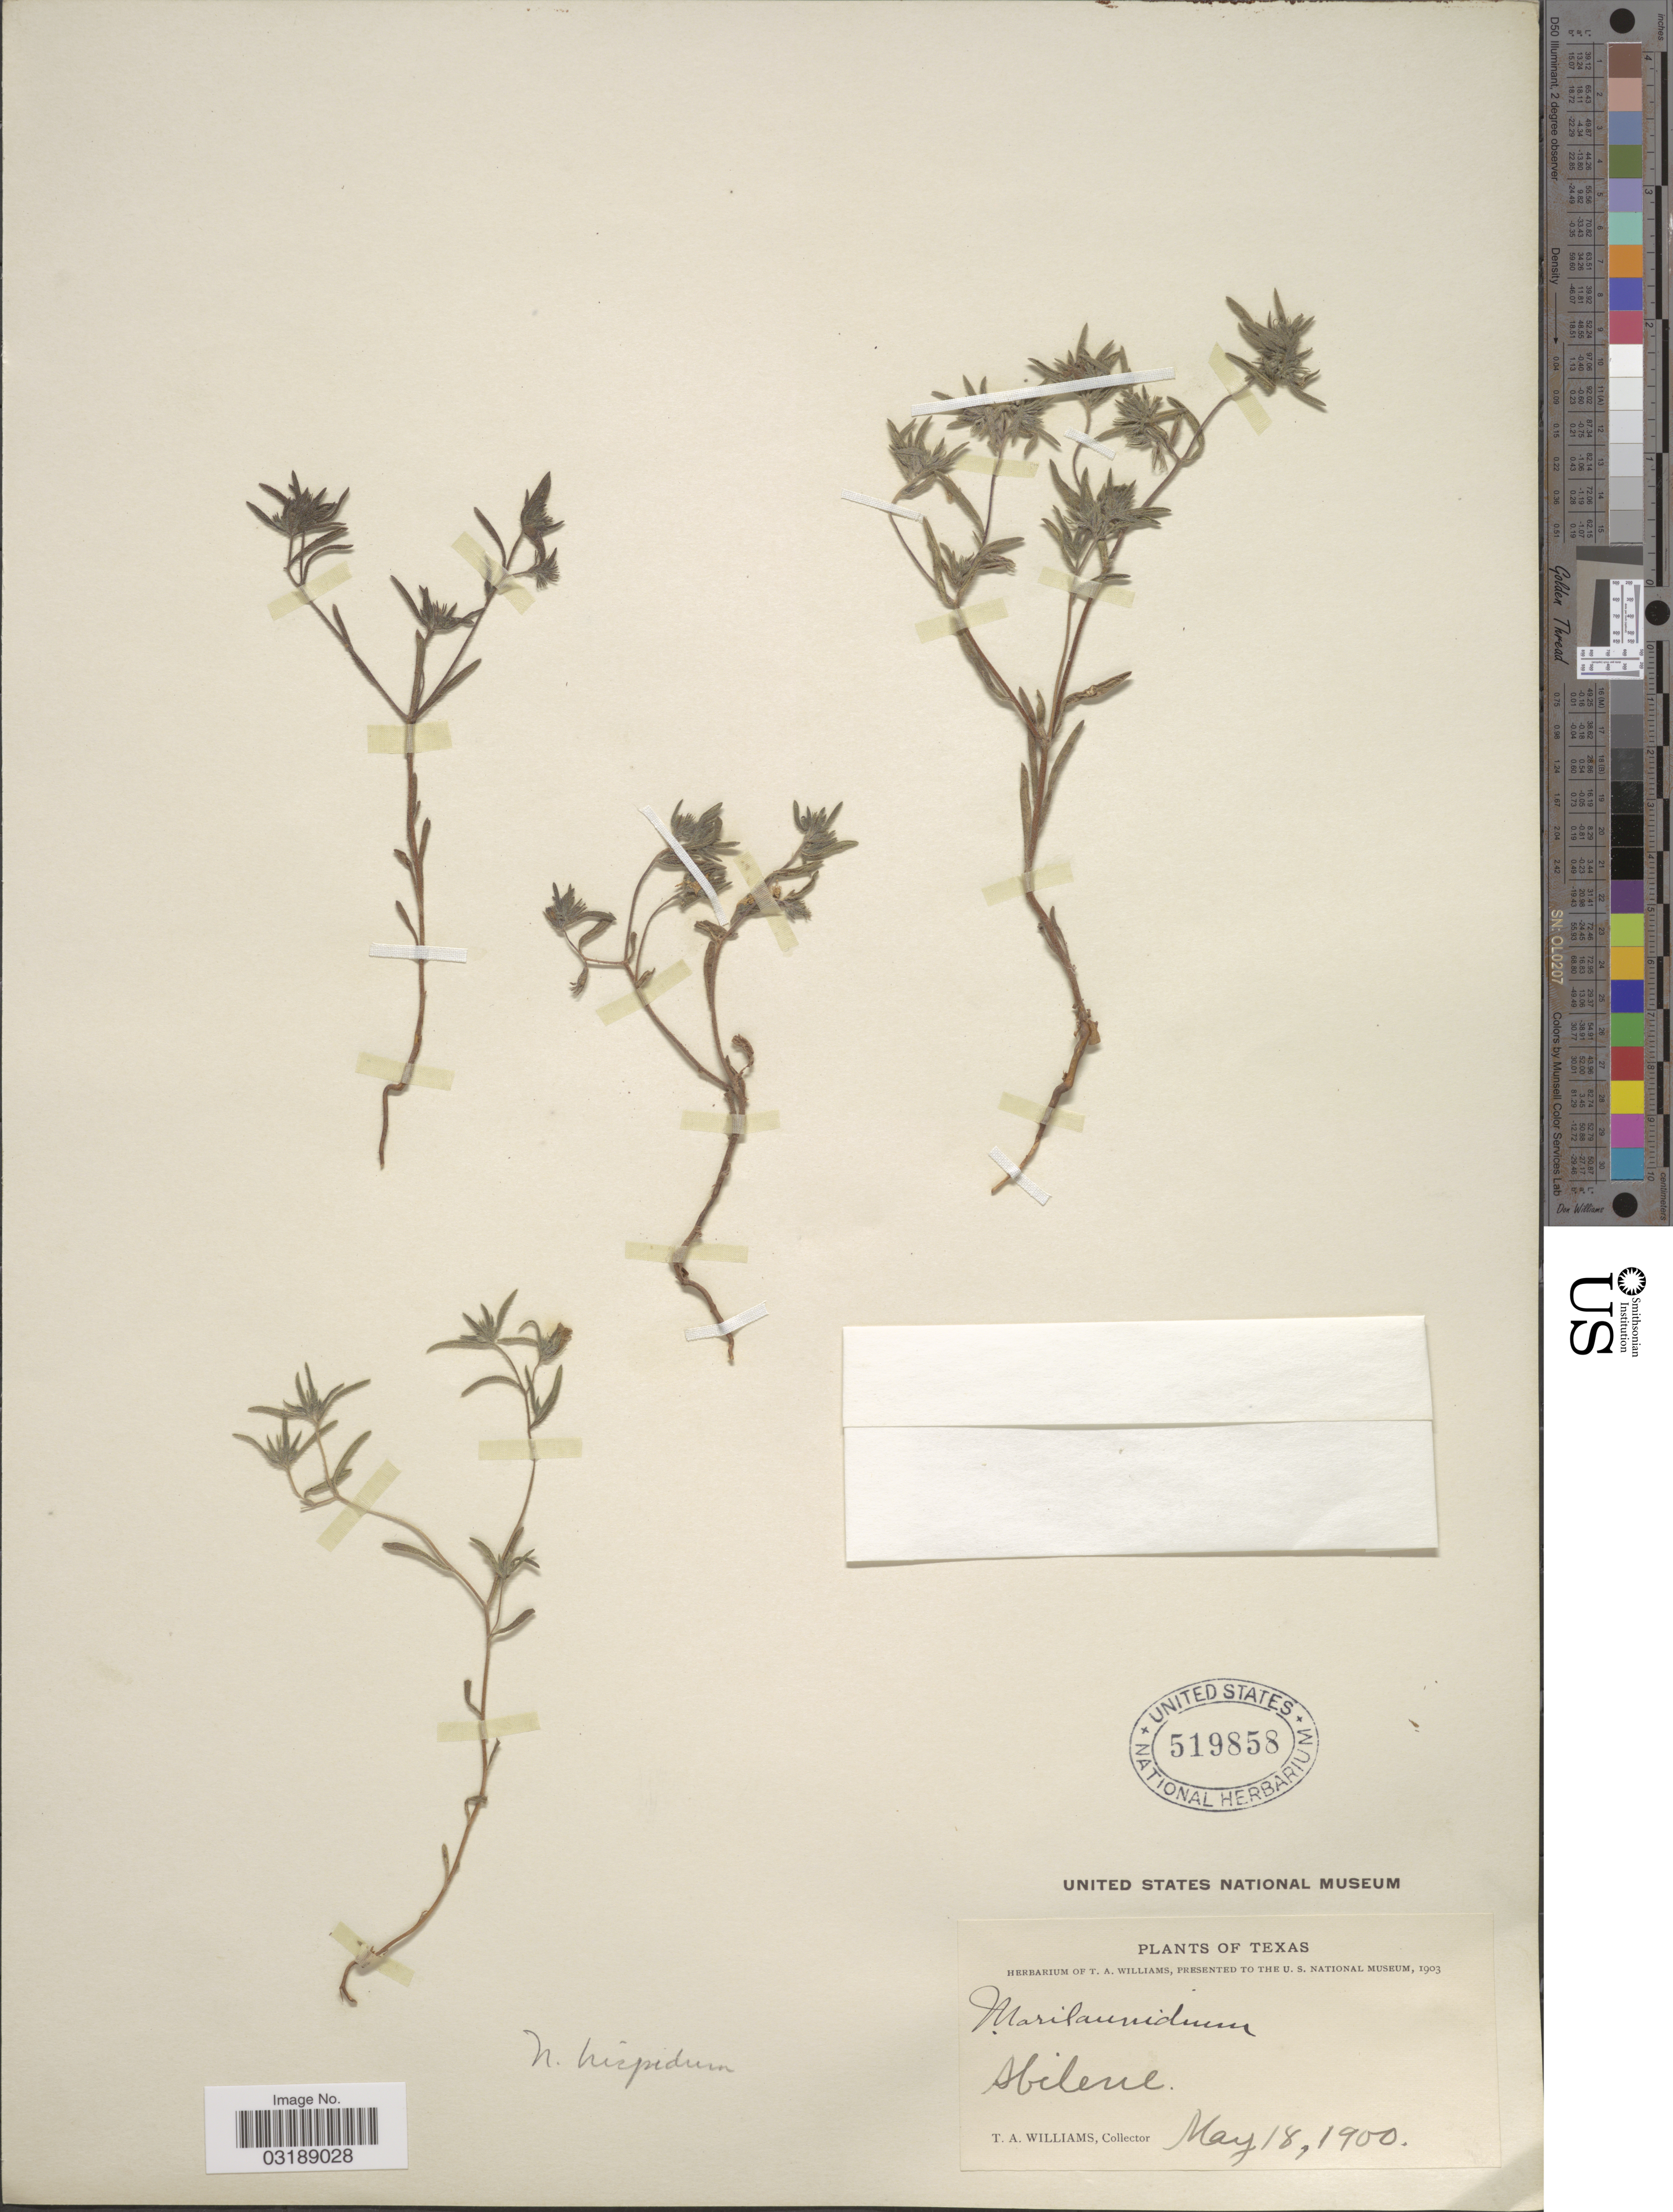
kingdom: Plantae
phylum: Tracheophyta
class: Magnoliopsida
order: Boraginales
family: Namaceae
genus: Nama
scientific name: Nama hispida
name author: A. Gray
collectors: T. Williams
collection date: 1900-05-18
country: United States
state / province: Texas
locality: Abilene.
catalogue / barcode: US 519858